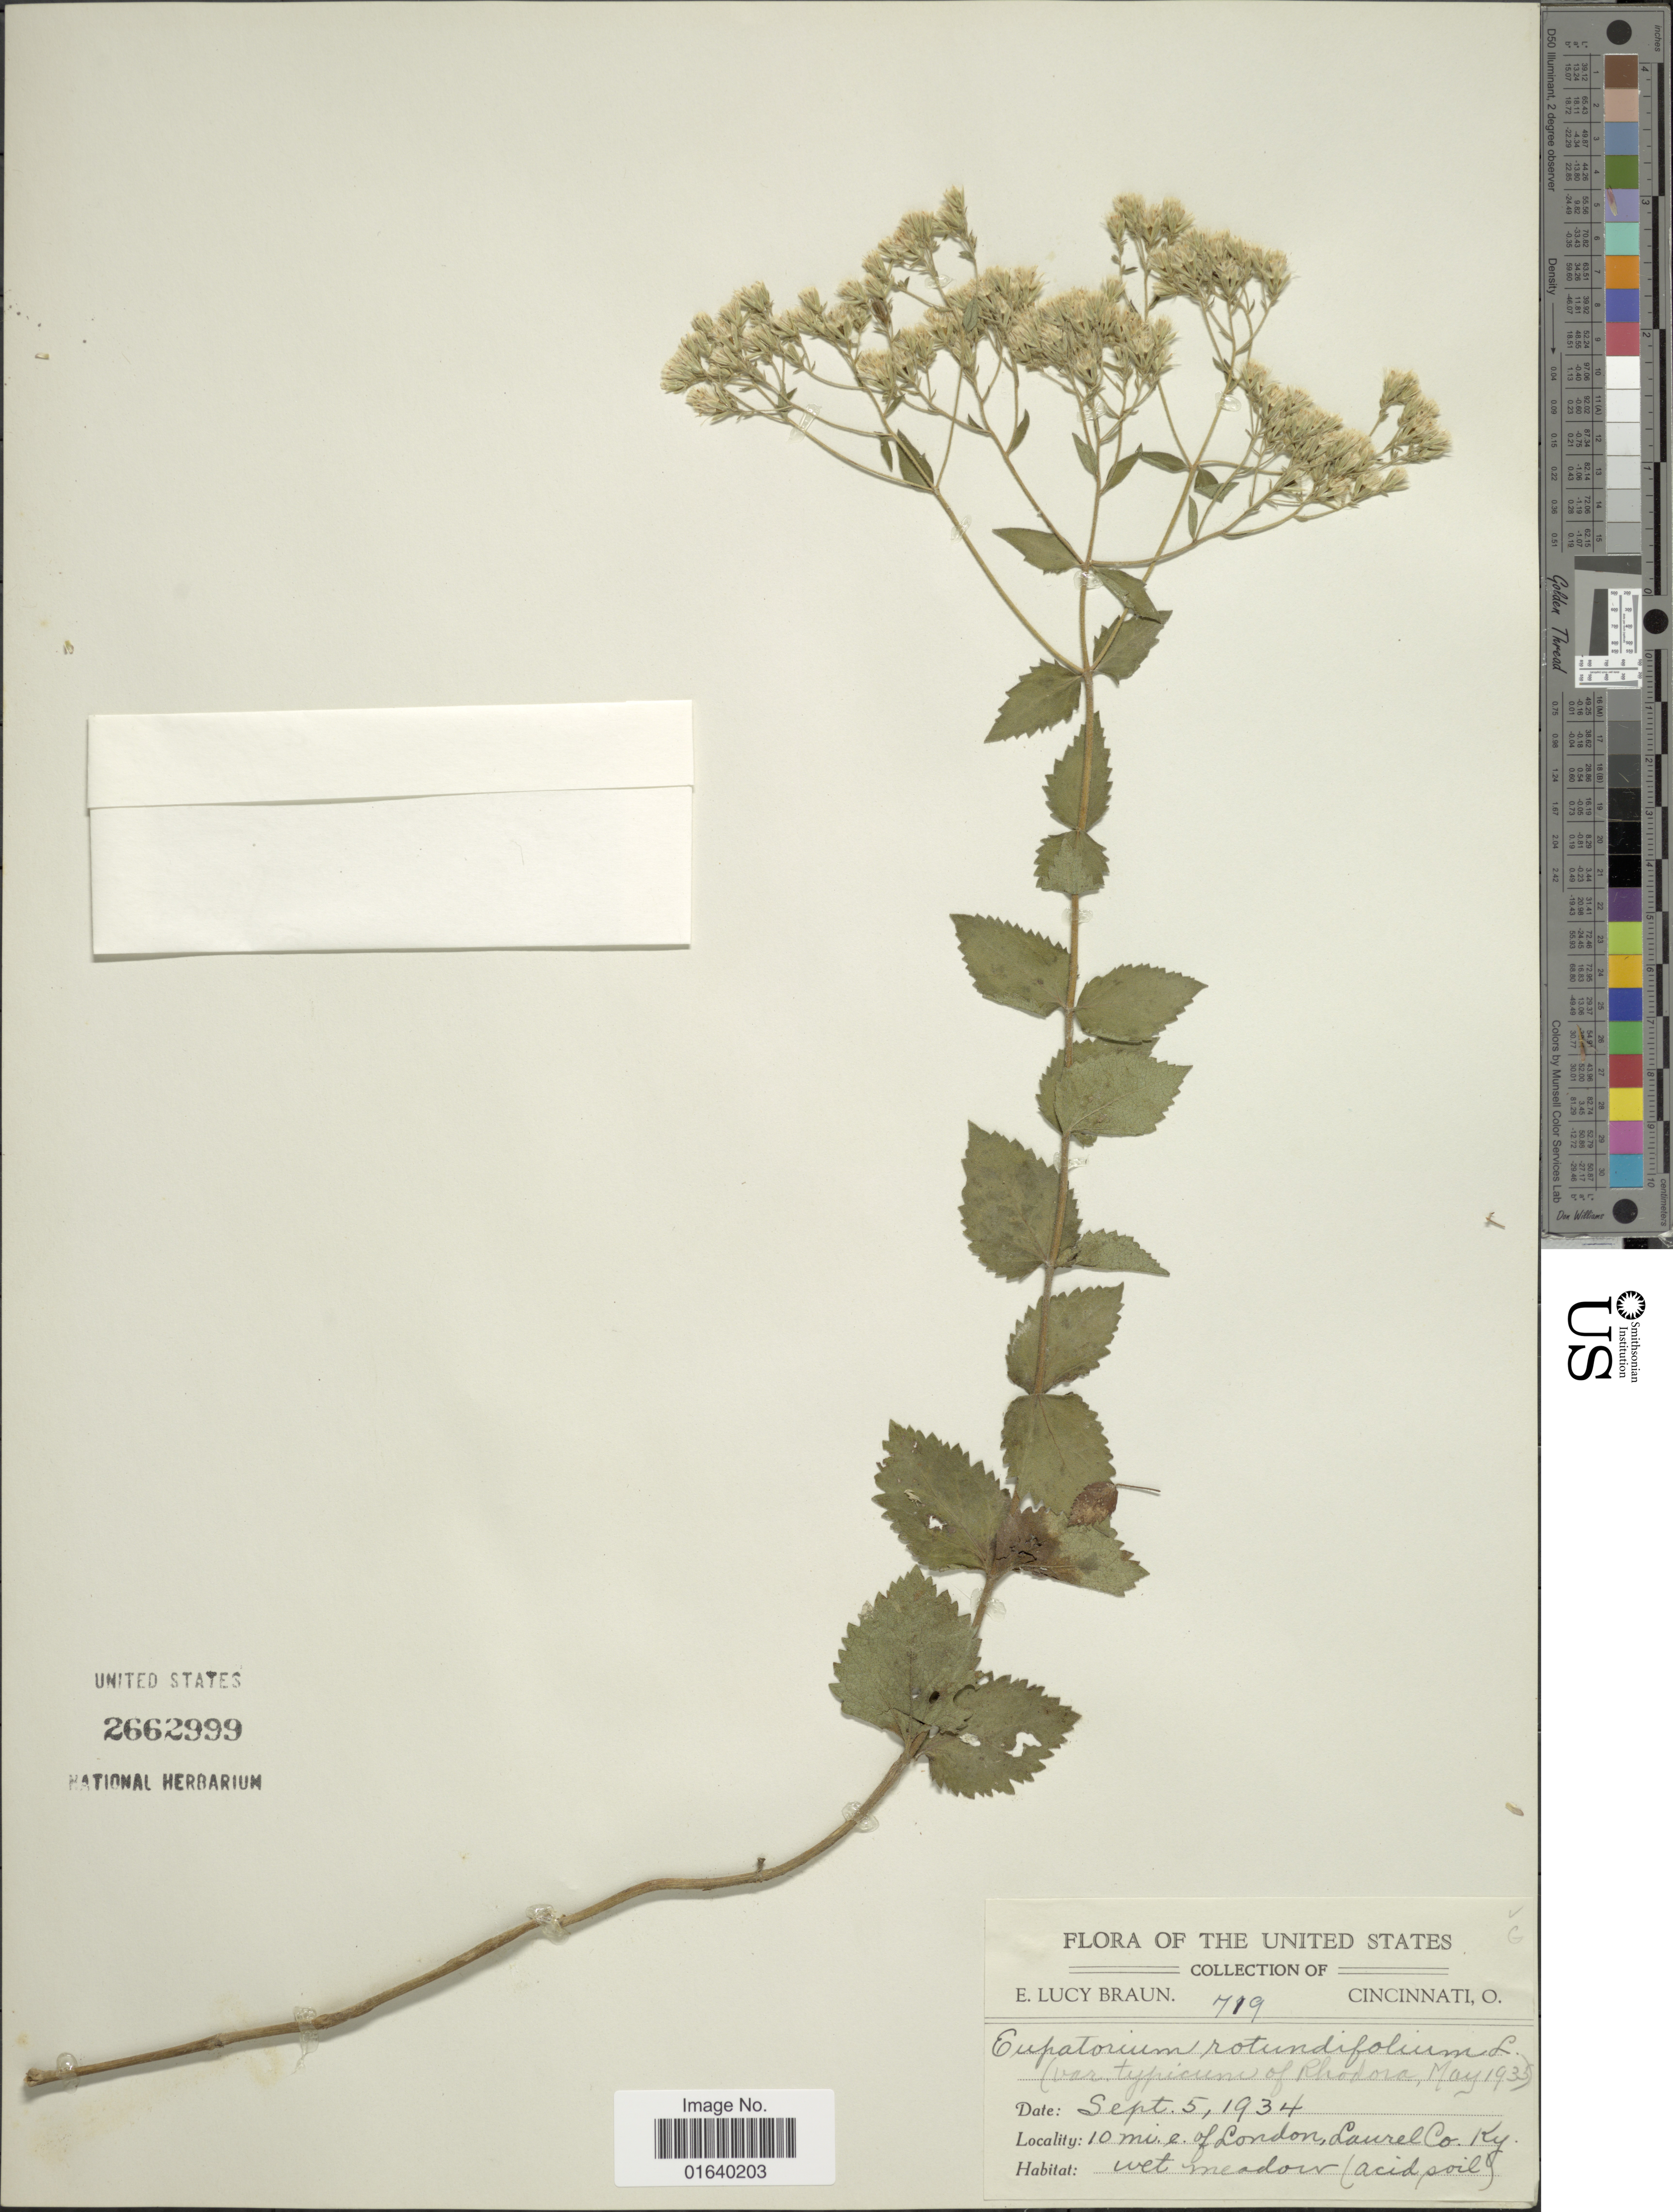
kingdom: Plantae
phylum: Tracheophyta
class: Magnoliopsida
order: Asterales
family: Asteraceae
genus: Eupatorium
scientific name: Eupatorium rotundifolium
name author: L.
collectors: E. L. Braun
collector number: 719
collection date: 1934-09-05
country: United States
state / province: Kentucky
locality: The United States, 10 mi. e. of London, Laurel Co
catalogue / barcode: US 2662999